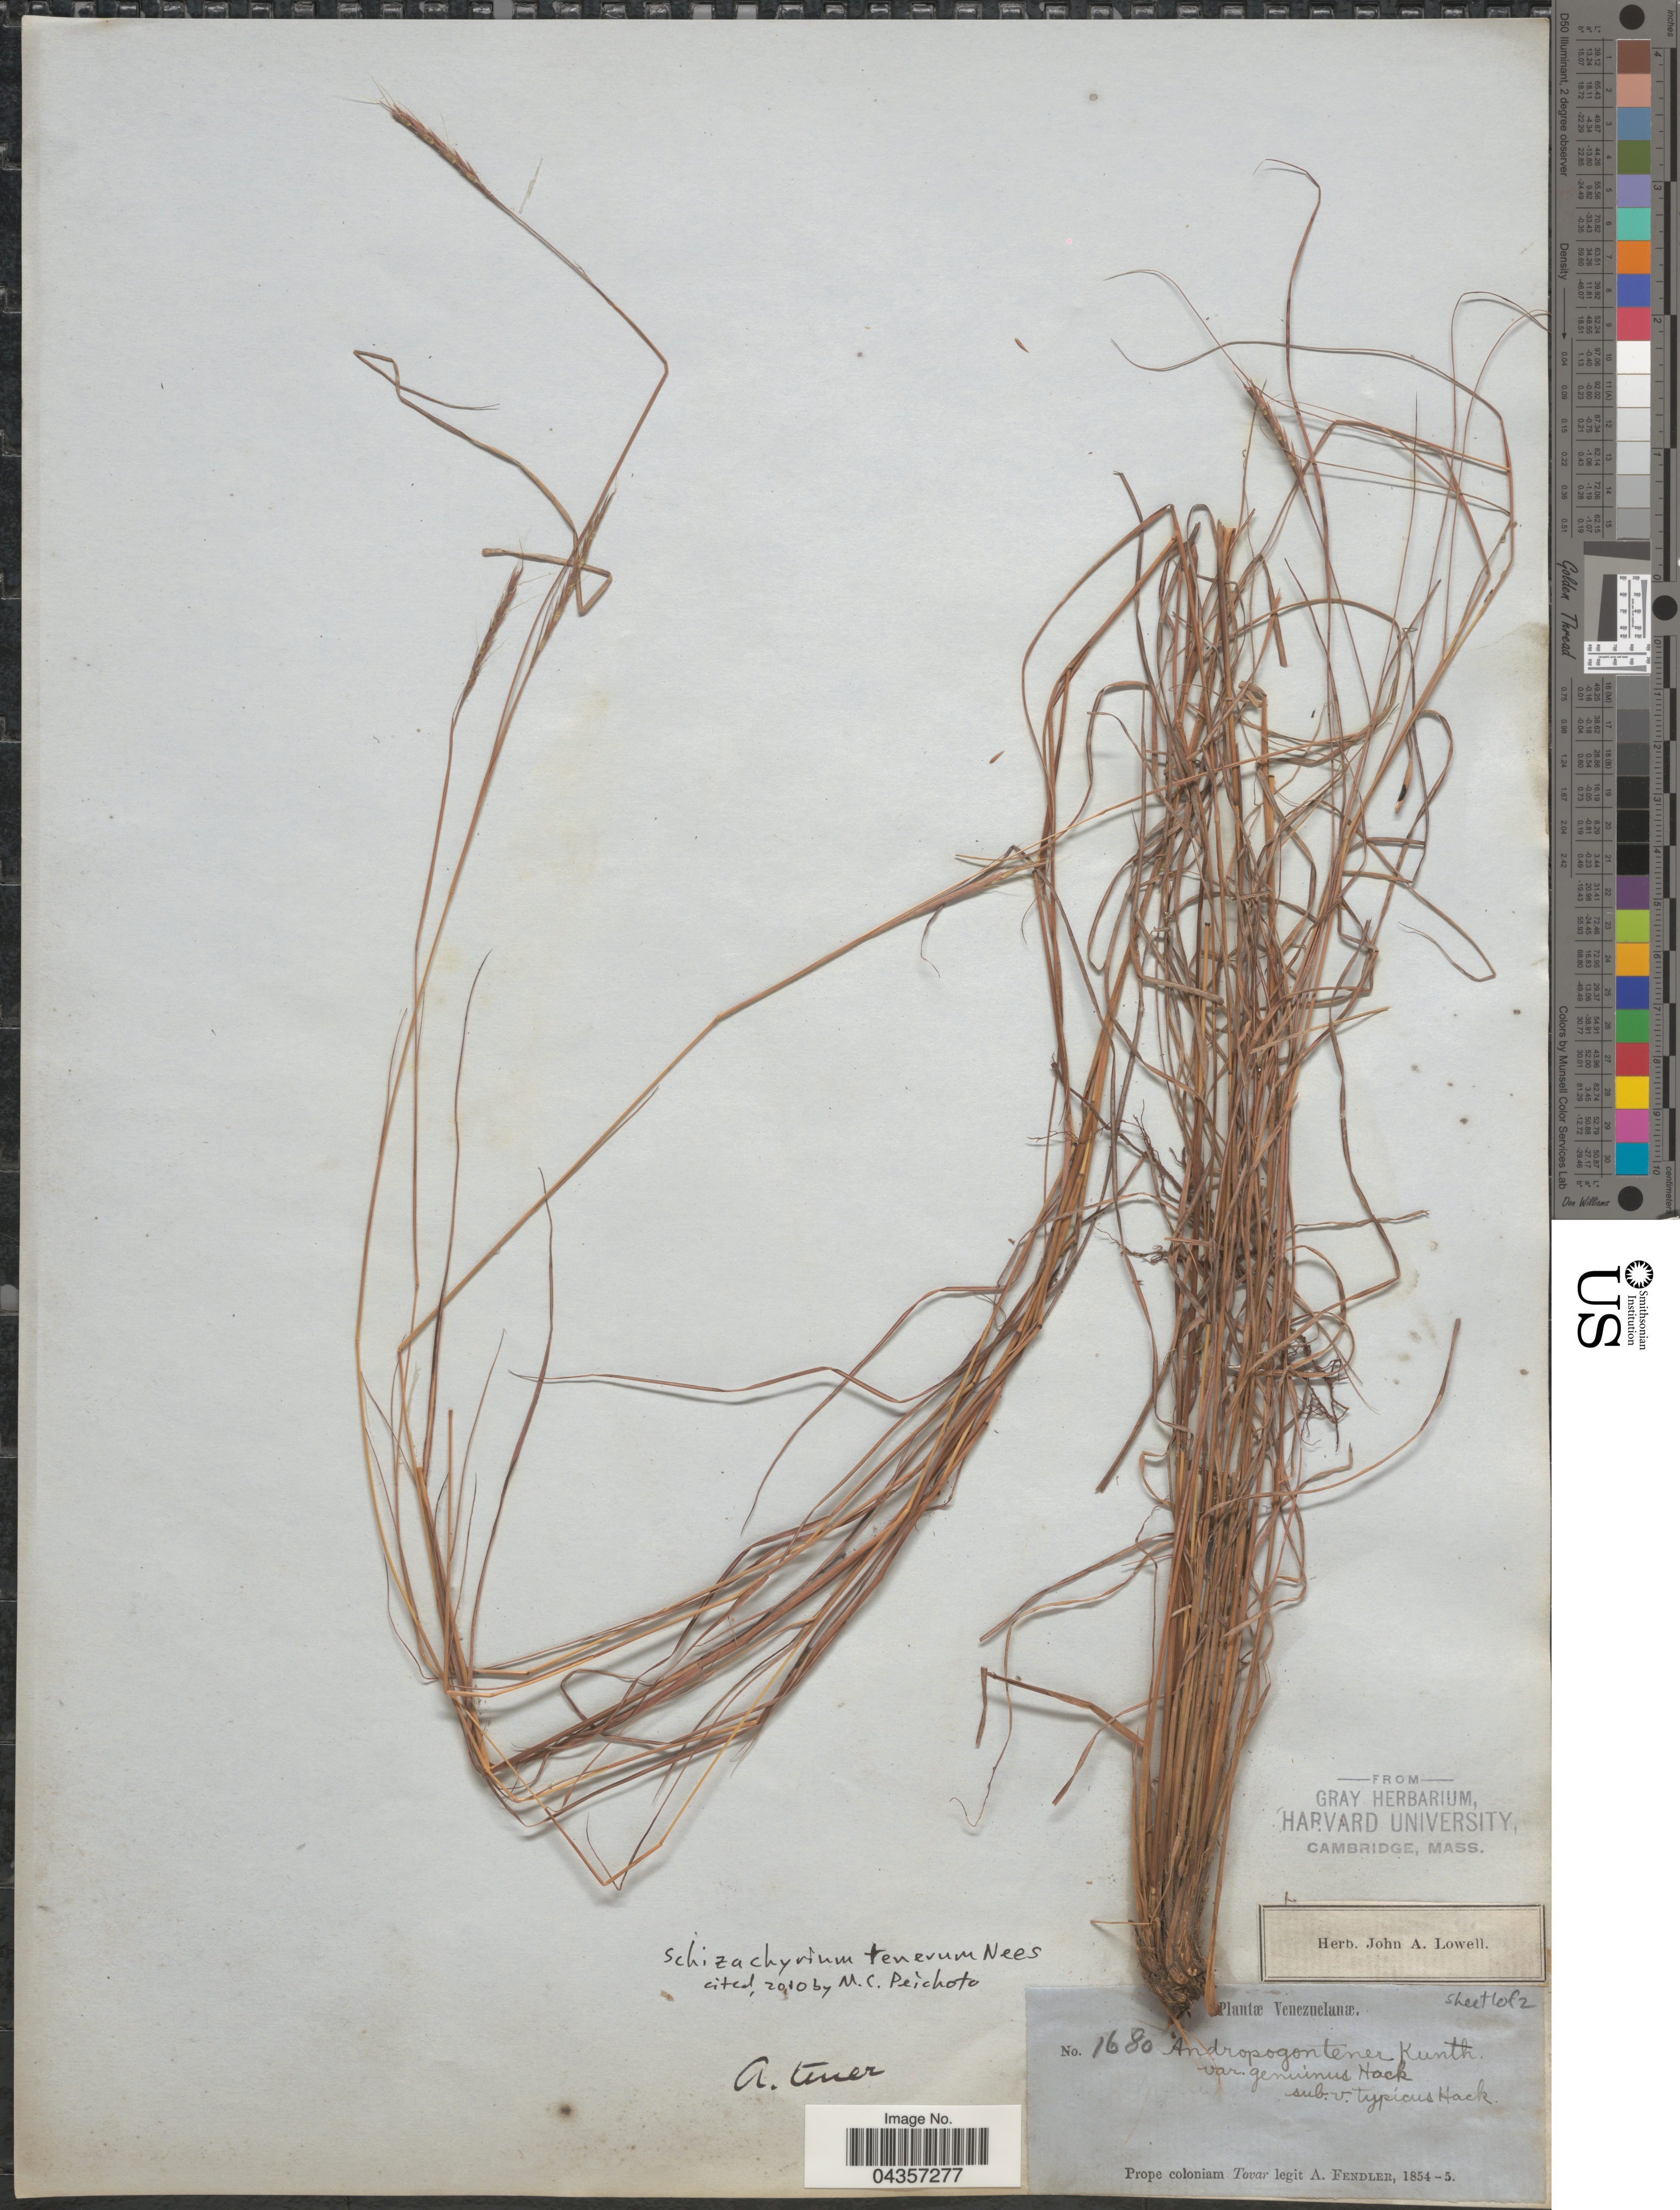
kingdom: Plantae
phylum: Tracheophyta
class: Liliopsida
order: Poales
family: Poaceae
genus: Schizachyrium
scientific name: Schizachyrium tenerum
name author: Nees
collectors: A. Fendler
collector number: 1680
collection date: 1854/1855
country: Venezuela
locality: Prope coloniam Tovar.